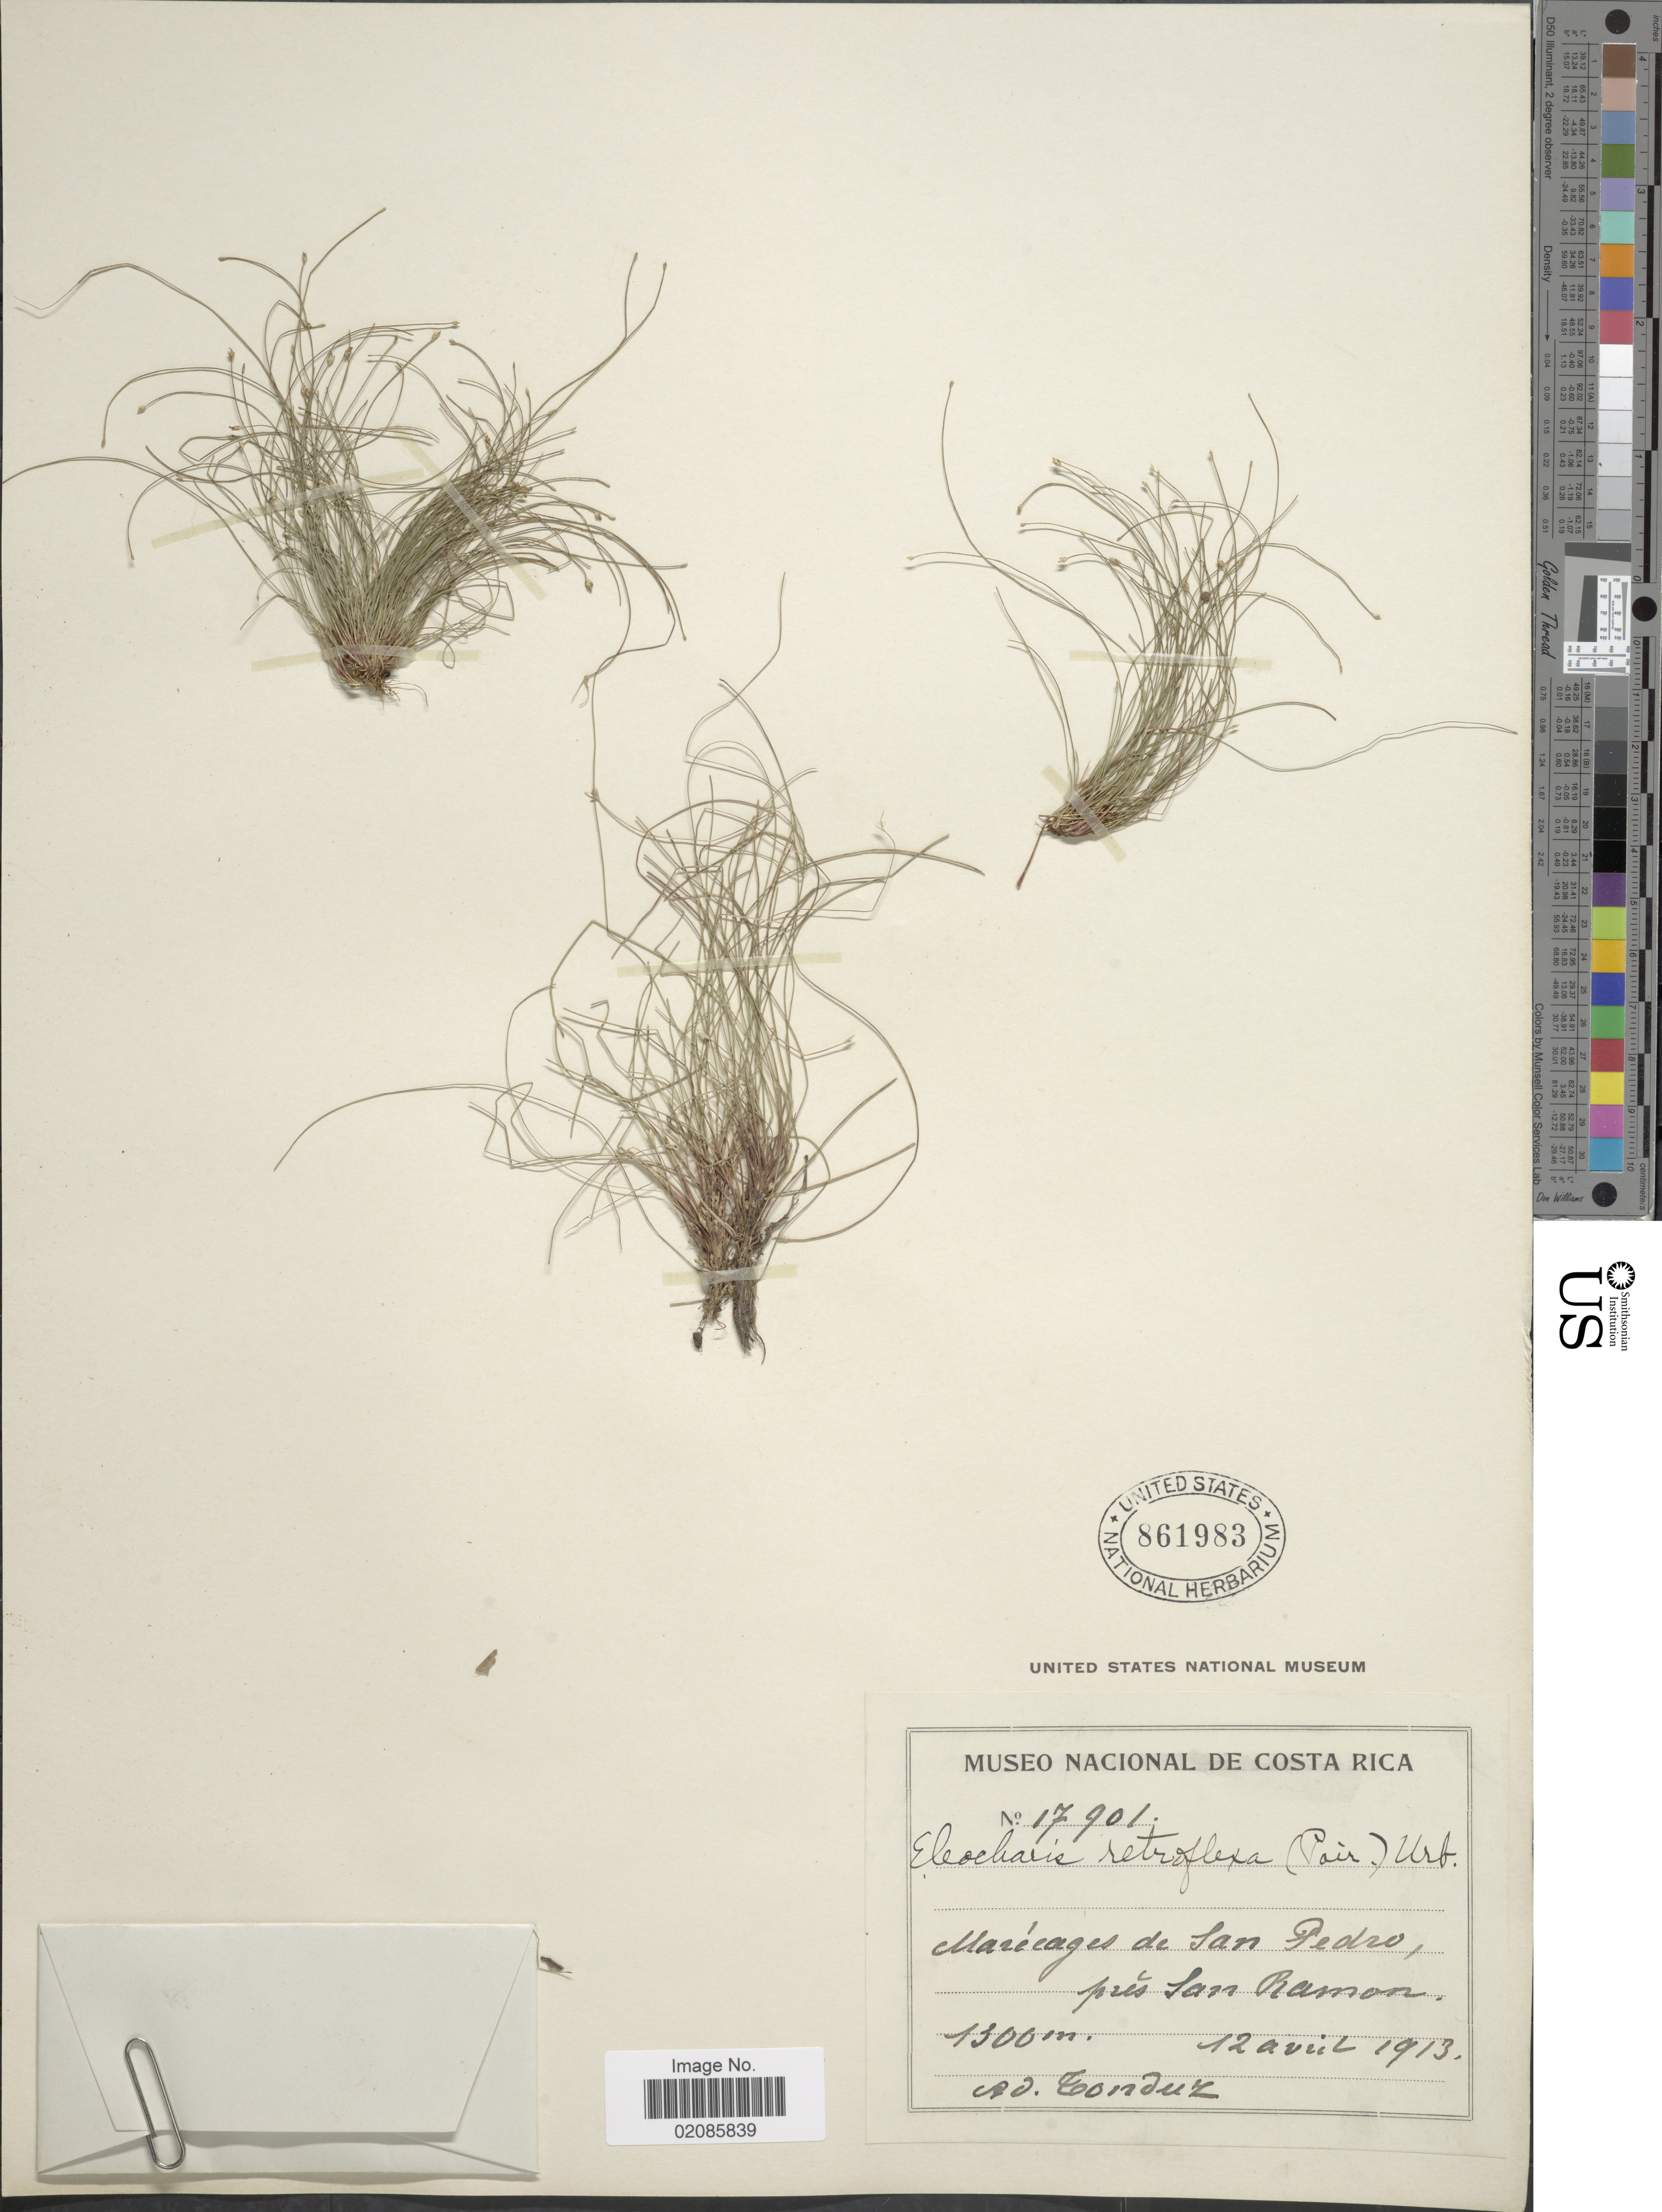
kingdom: Plantae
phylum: Tracheophyta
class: Liliopsida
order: Poales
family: Cyperaceae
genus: Eleocharis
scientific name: Eleocharis retroflexa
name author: (Poir.) Urb.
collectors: A. Tonduz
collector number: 17901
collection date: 1913-04-12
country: Costa Rica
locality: Maréeages de San Pedro, près San Ramon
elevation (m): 1300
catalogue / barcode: US 861983